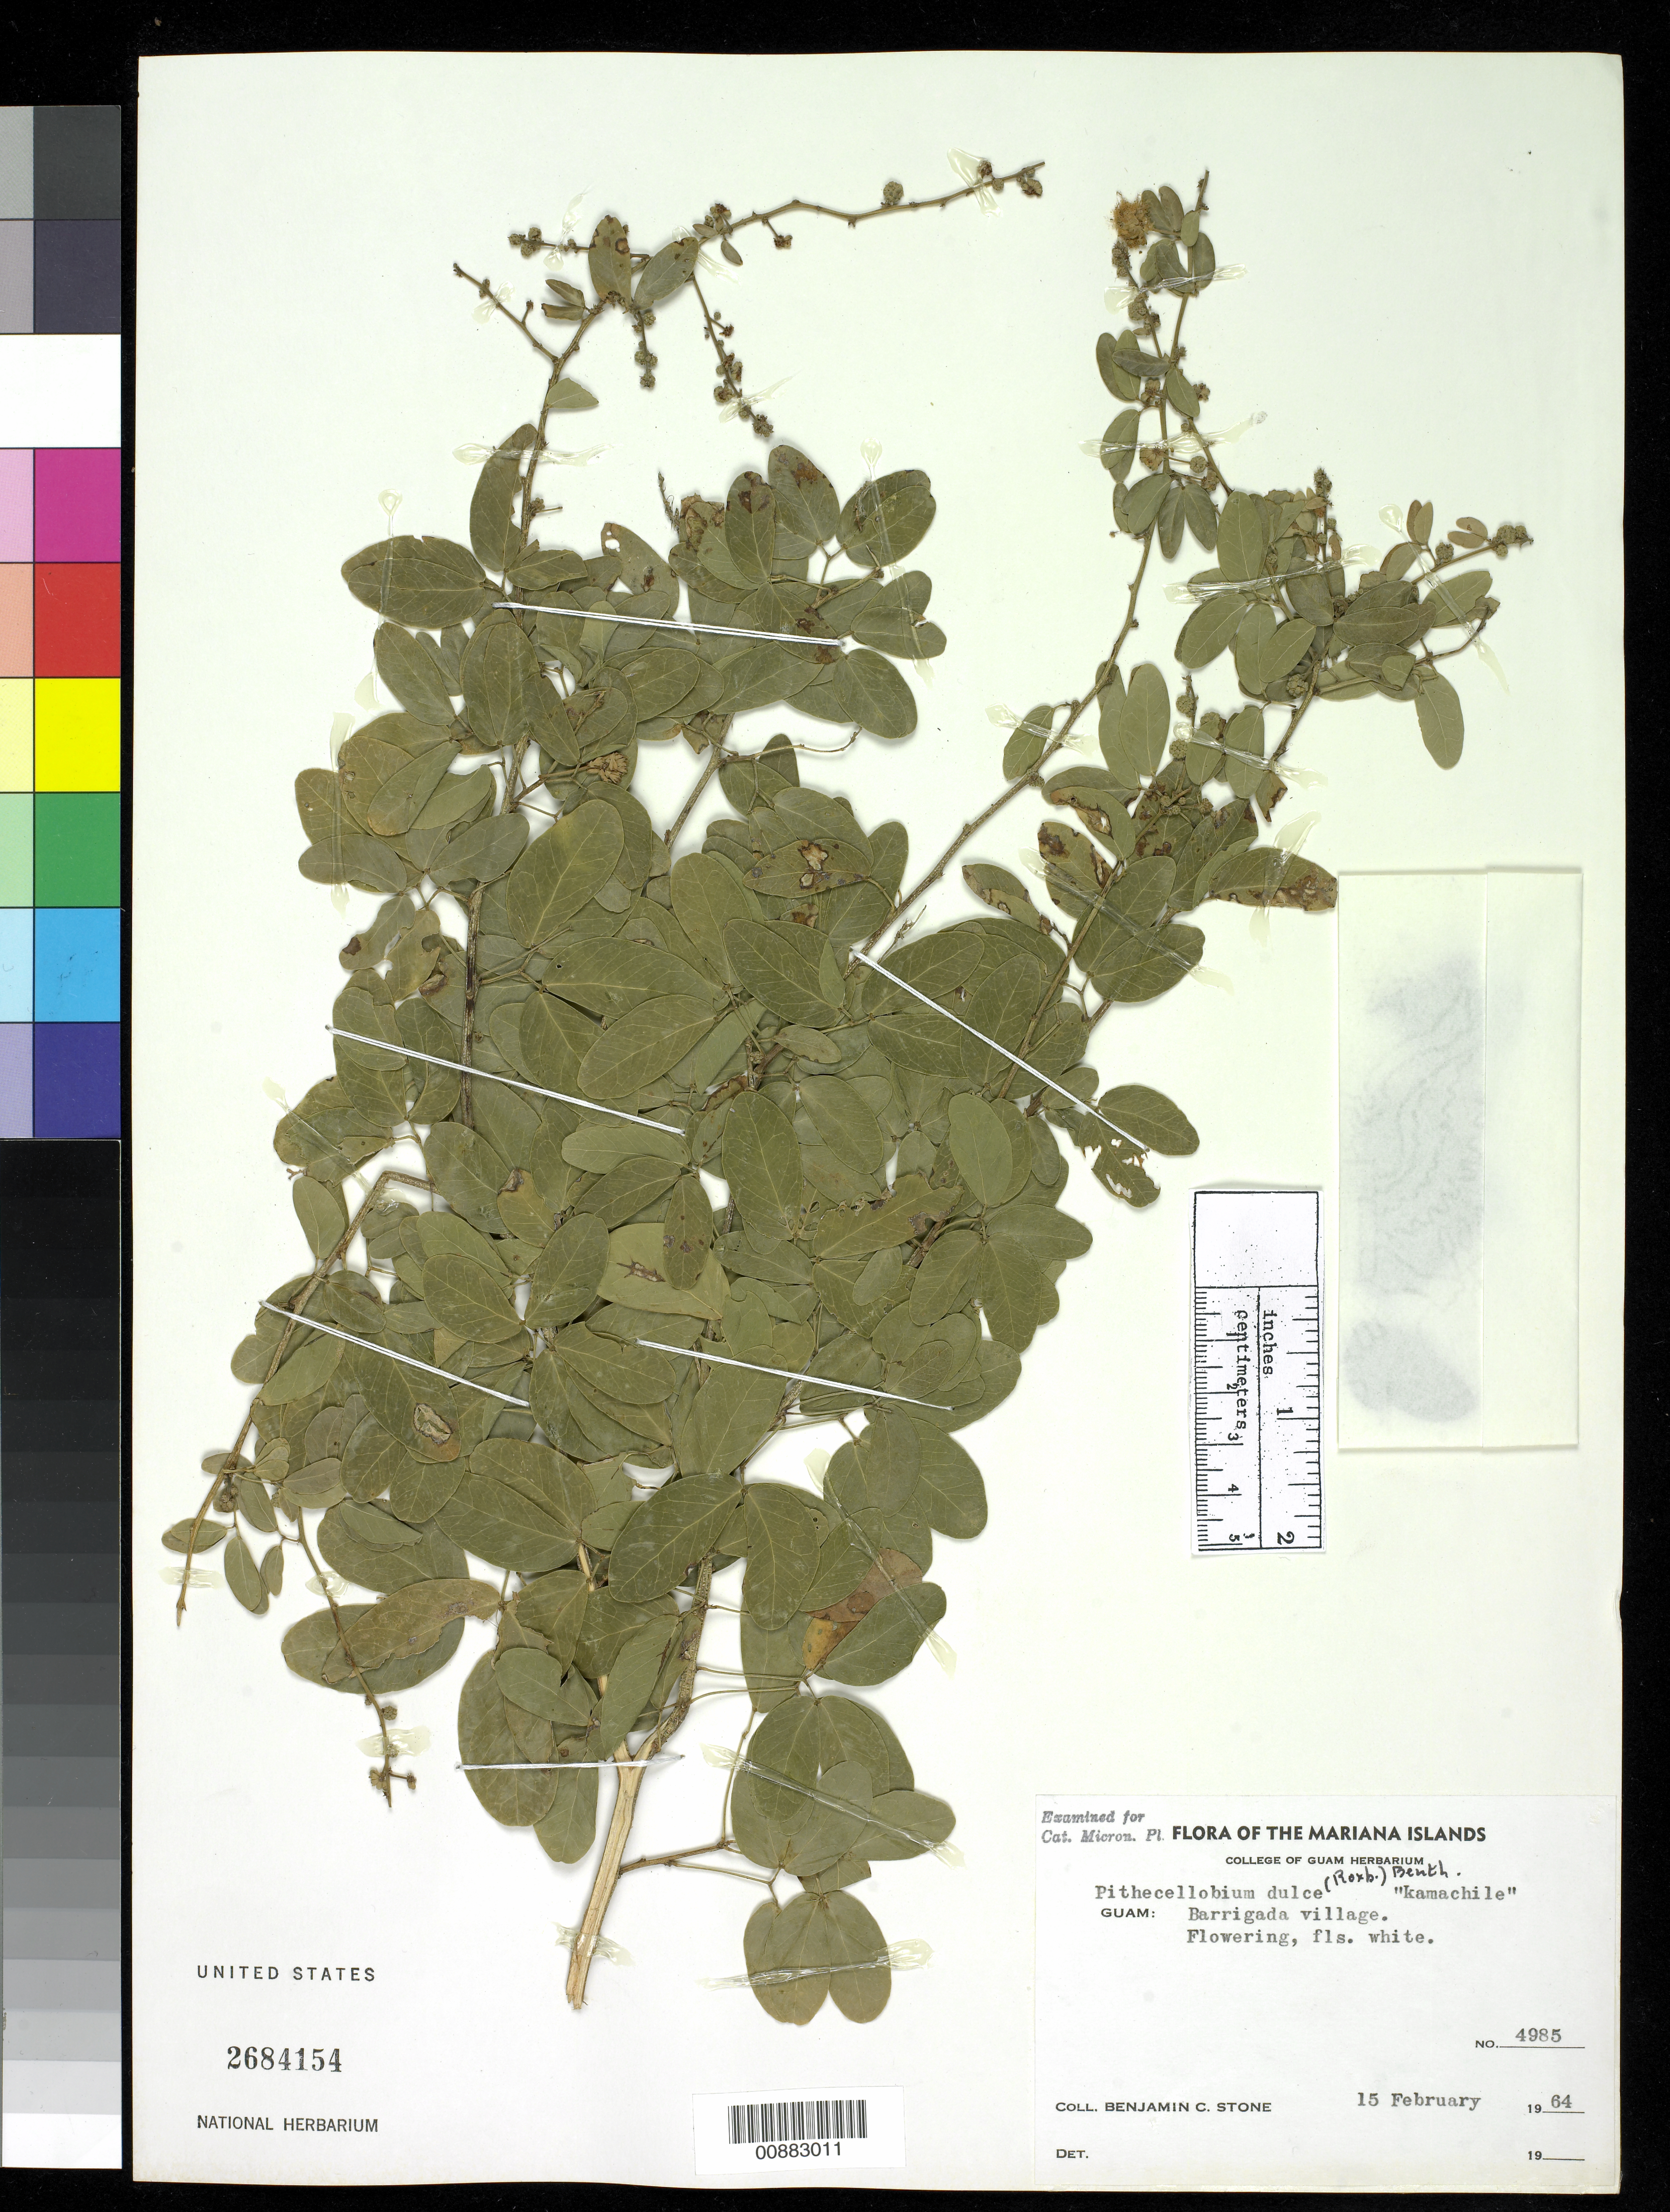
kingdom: Plantae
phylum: Tracheophyta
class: Magnoliopsida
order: Fabales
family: Fabaceae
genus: Pithecellobium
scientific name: Pithecellobium dulce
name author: (Roxb.) Benth.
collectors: B. C. Stone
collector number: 4985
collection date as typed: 15 Feb 1964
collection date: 1964-02-15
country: Guam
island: Guam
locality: Barrigada village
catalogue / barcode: US 2684154